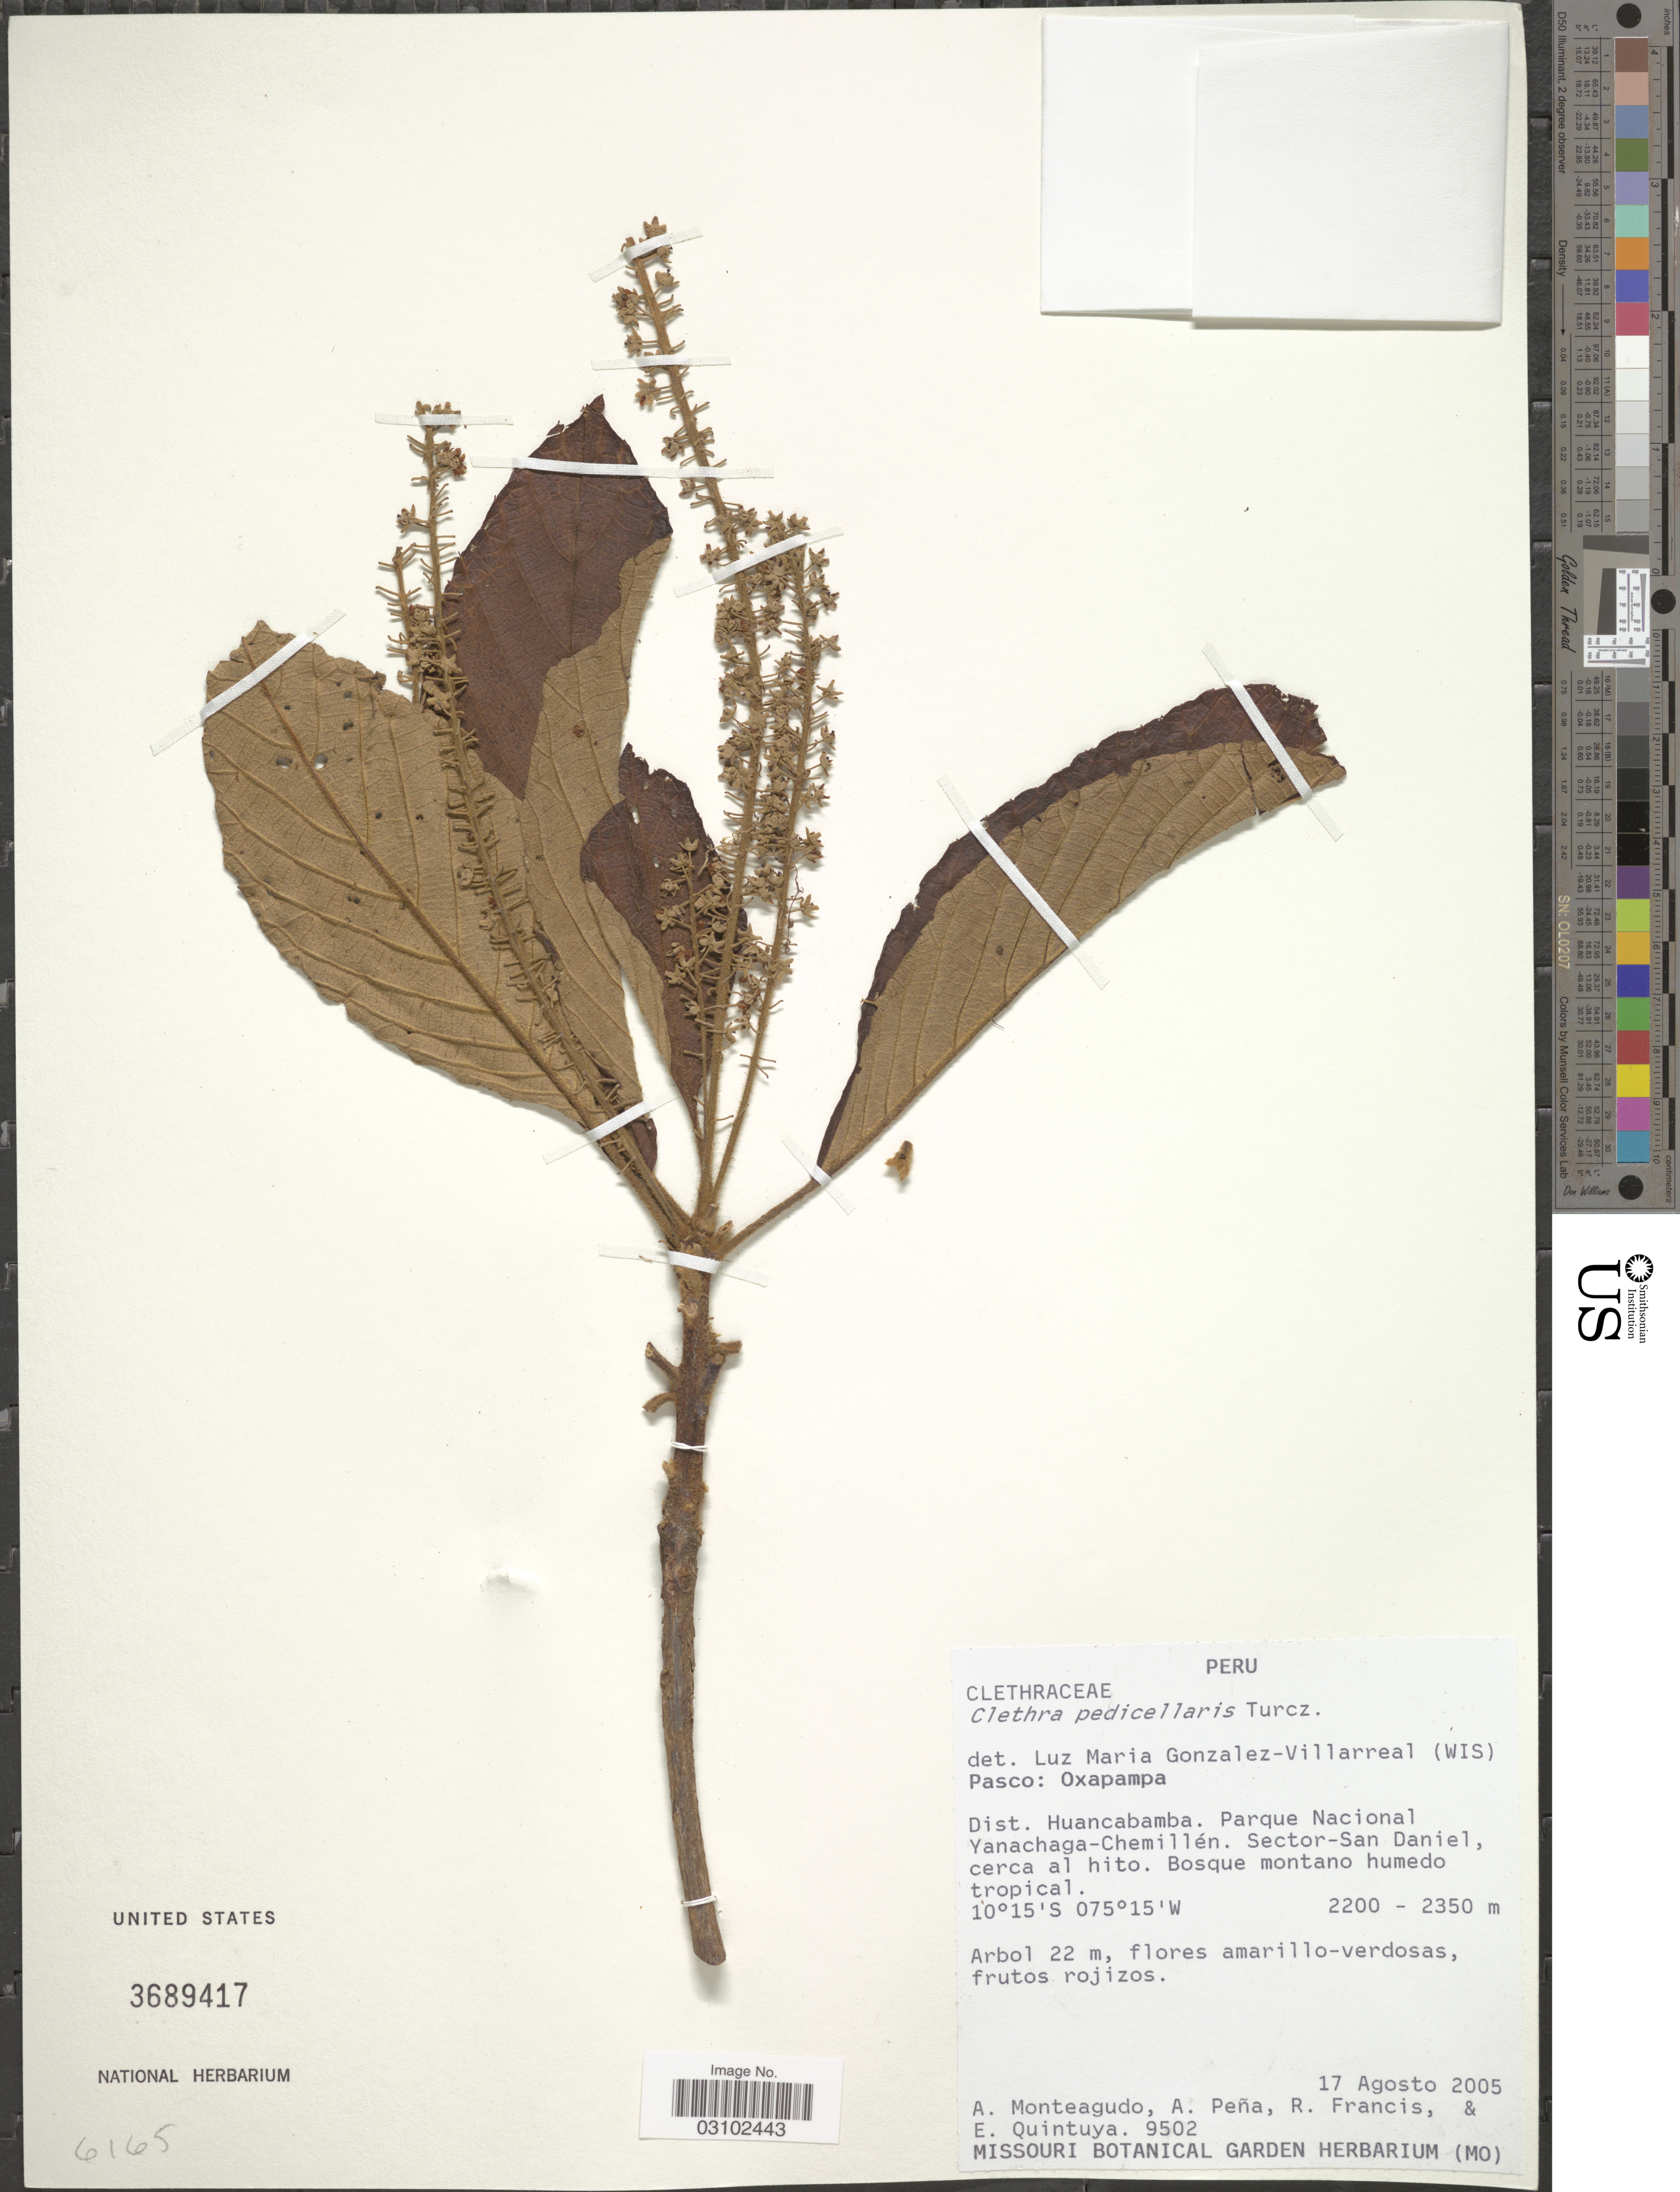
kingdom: Plantae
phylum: Tracheophyta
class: Magnoliopsida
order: Ericales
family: Clethraceae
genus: Clethra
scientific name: Clethra pedicellaris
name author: Turcz.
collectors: A. Monteagudo, A. Peña, R. Francis & E. Quintuya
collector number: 9502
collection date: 2005-08-17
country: Peru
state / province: Pasco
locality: Oxapampa, Dist. Huancabamba. Parque Nacional Yanachaga-Chemillén. Sector-San Daniel, cerca al hito.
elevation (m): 2200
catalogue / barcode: US 3689417